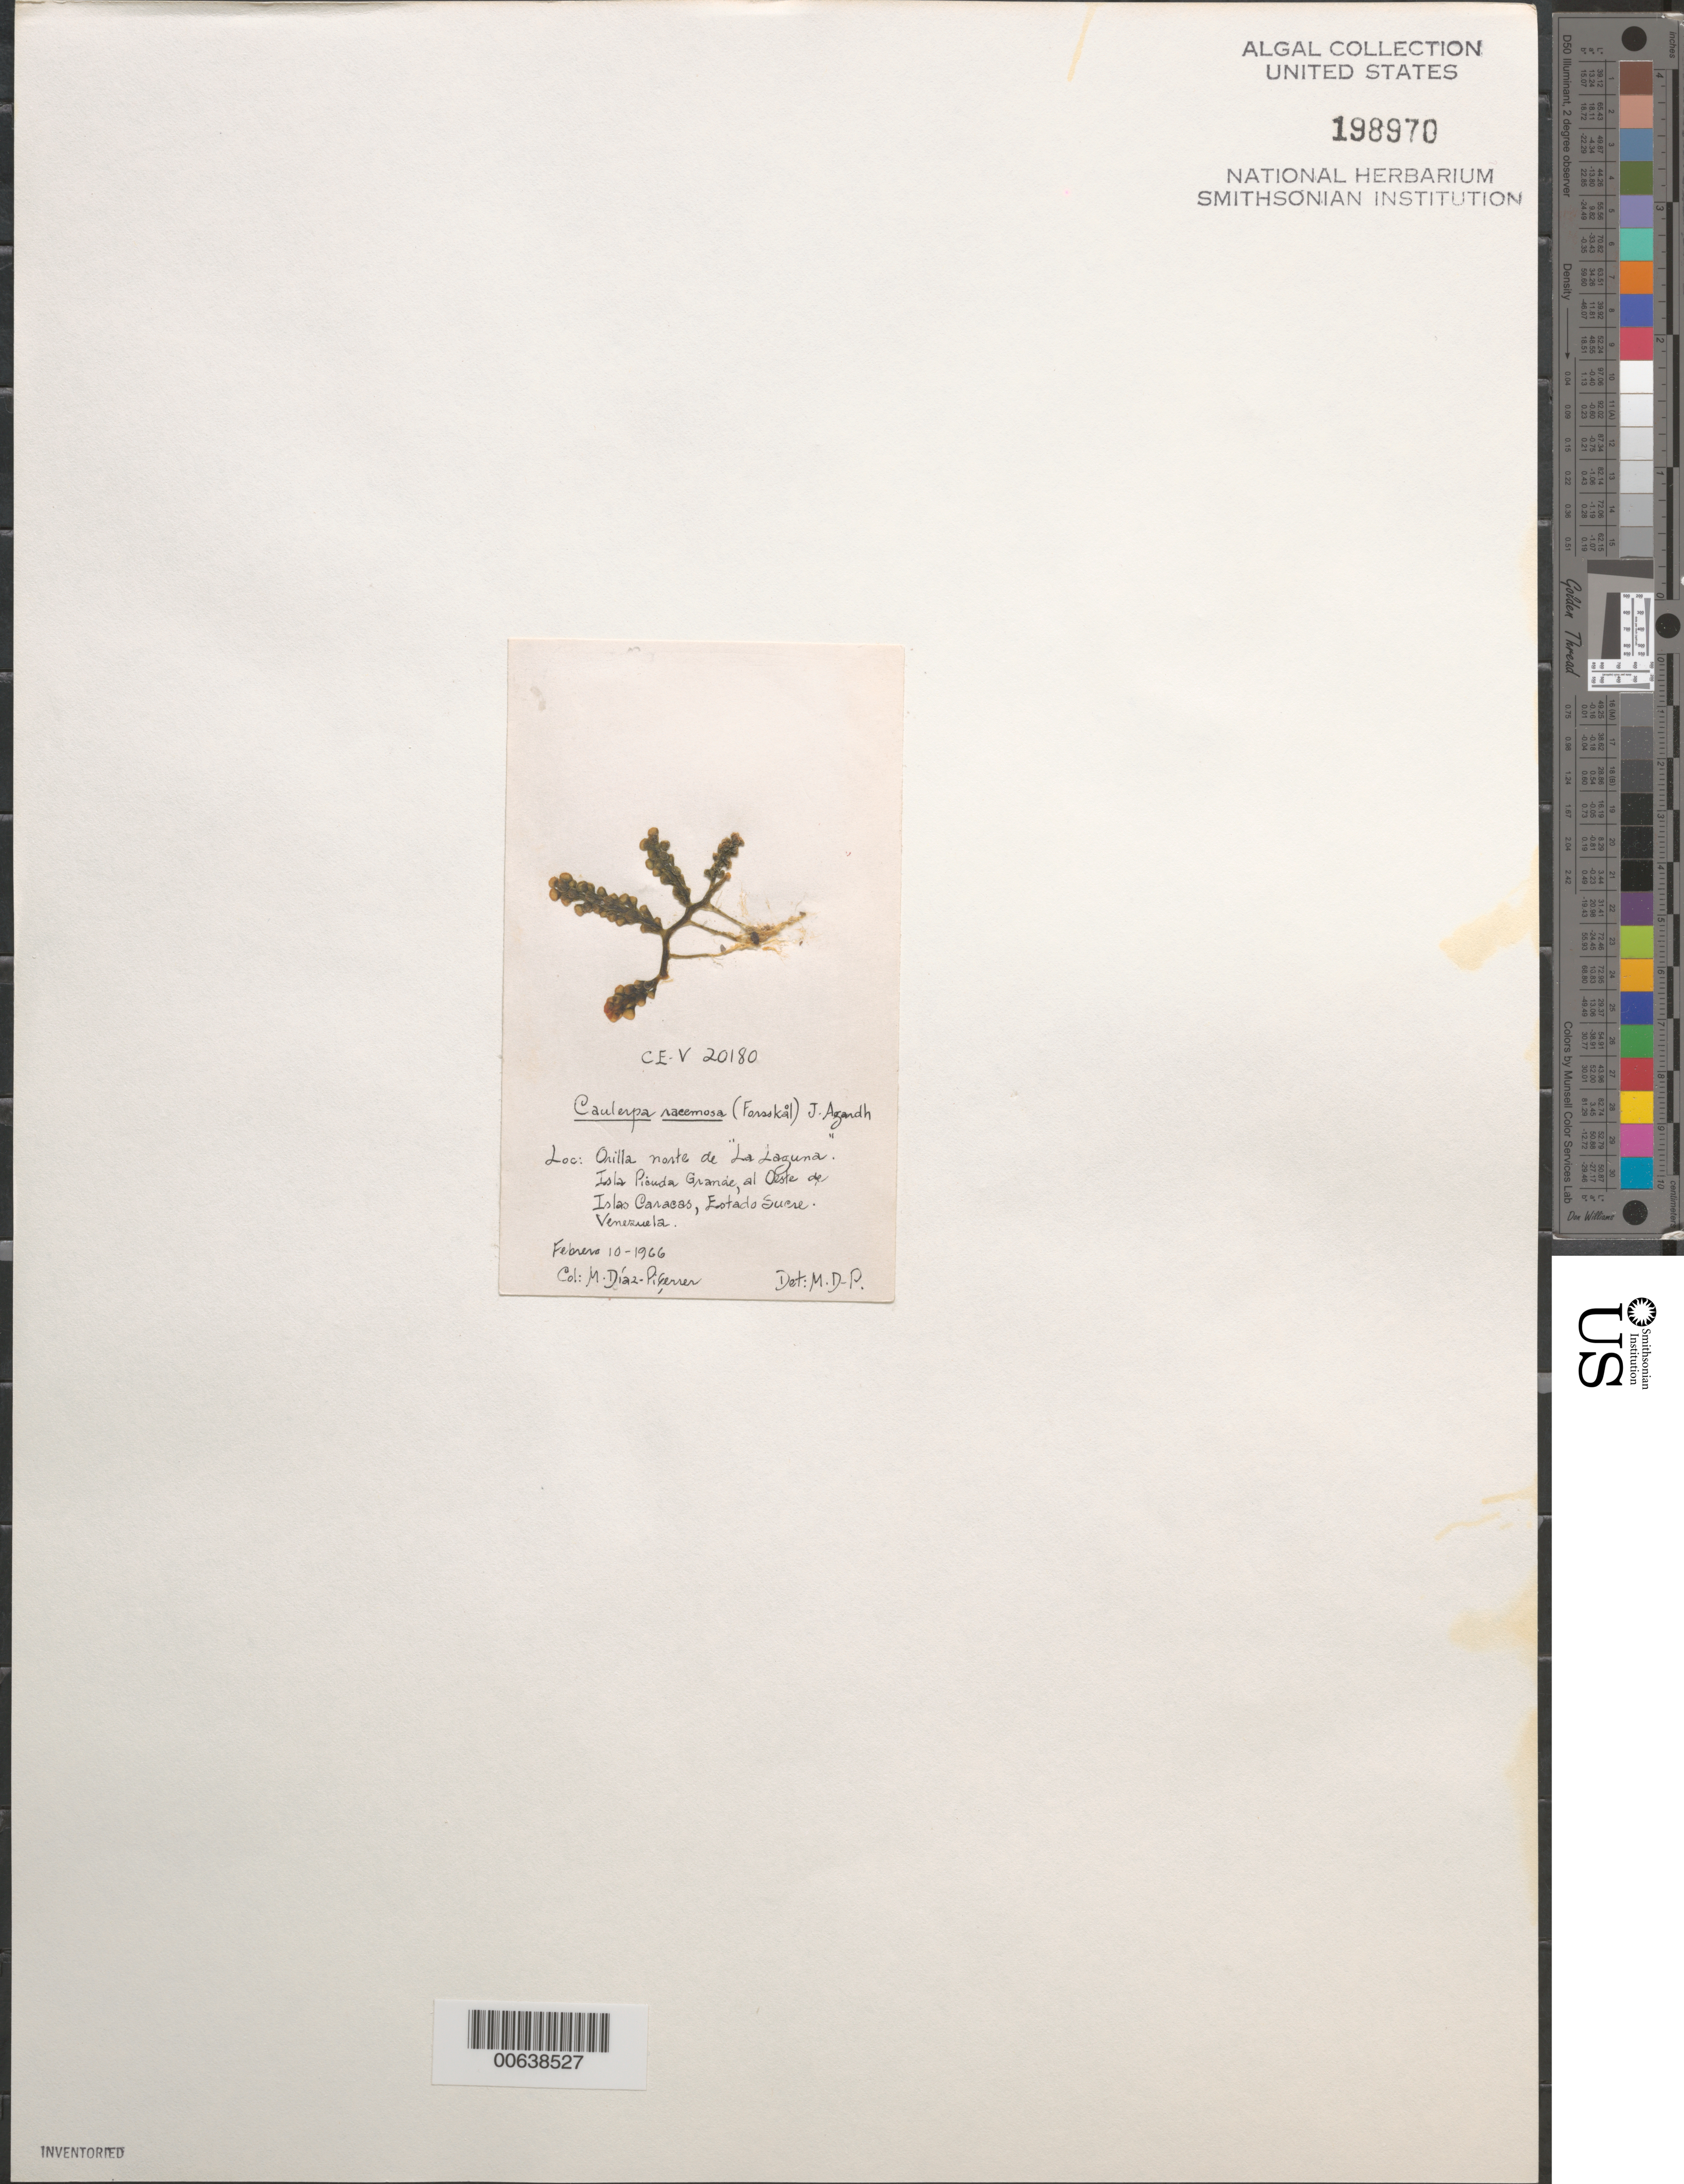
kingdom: Plantae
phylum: Chlorophyta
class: Ulvophyceae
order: Bryopsidales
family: Caulerpaceae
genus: Caulerpa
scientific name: Caulerpa racemosa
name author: (Forssk.) J. Agardh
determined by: Diaz-Piferrer, M.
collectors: M. Diaz-Piferrer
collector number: Ce-v 20180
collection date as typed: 10 Feb 1966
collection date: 1966-02-10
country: Venezuela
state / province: Sucre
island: Picuda Grande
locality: Isla picuda grande, la laguna, west of islas caracas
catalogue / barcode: US 198970